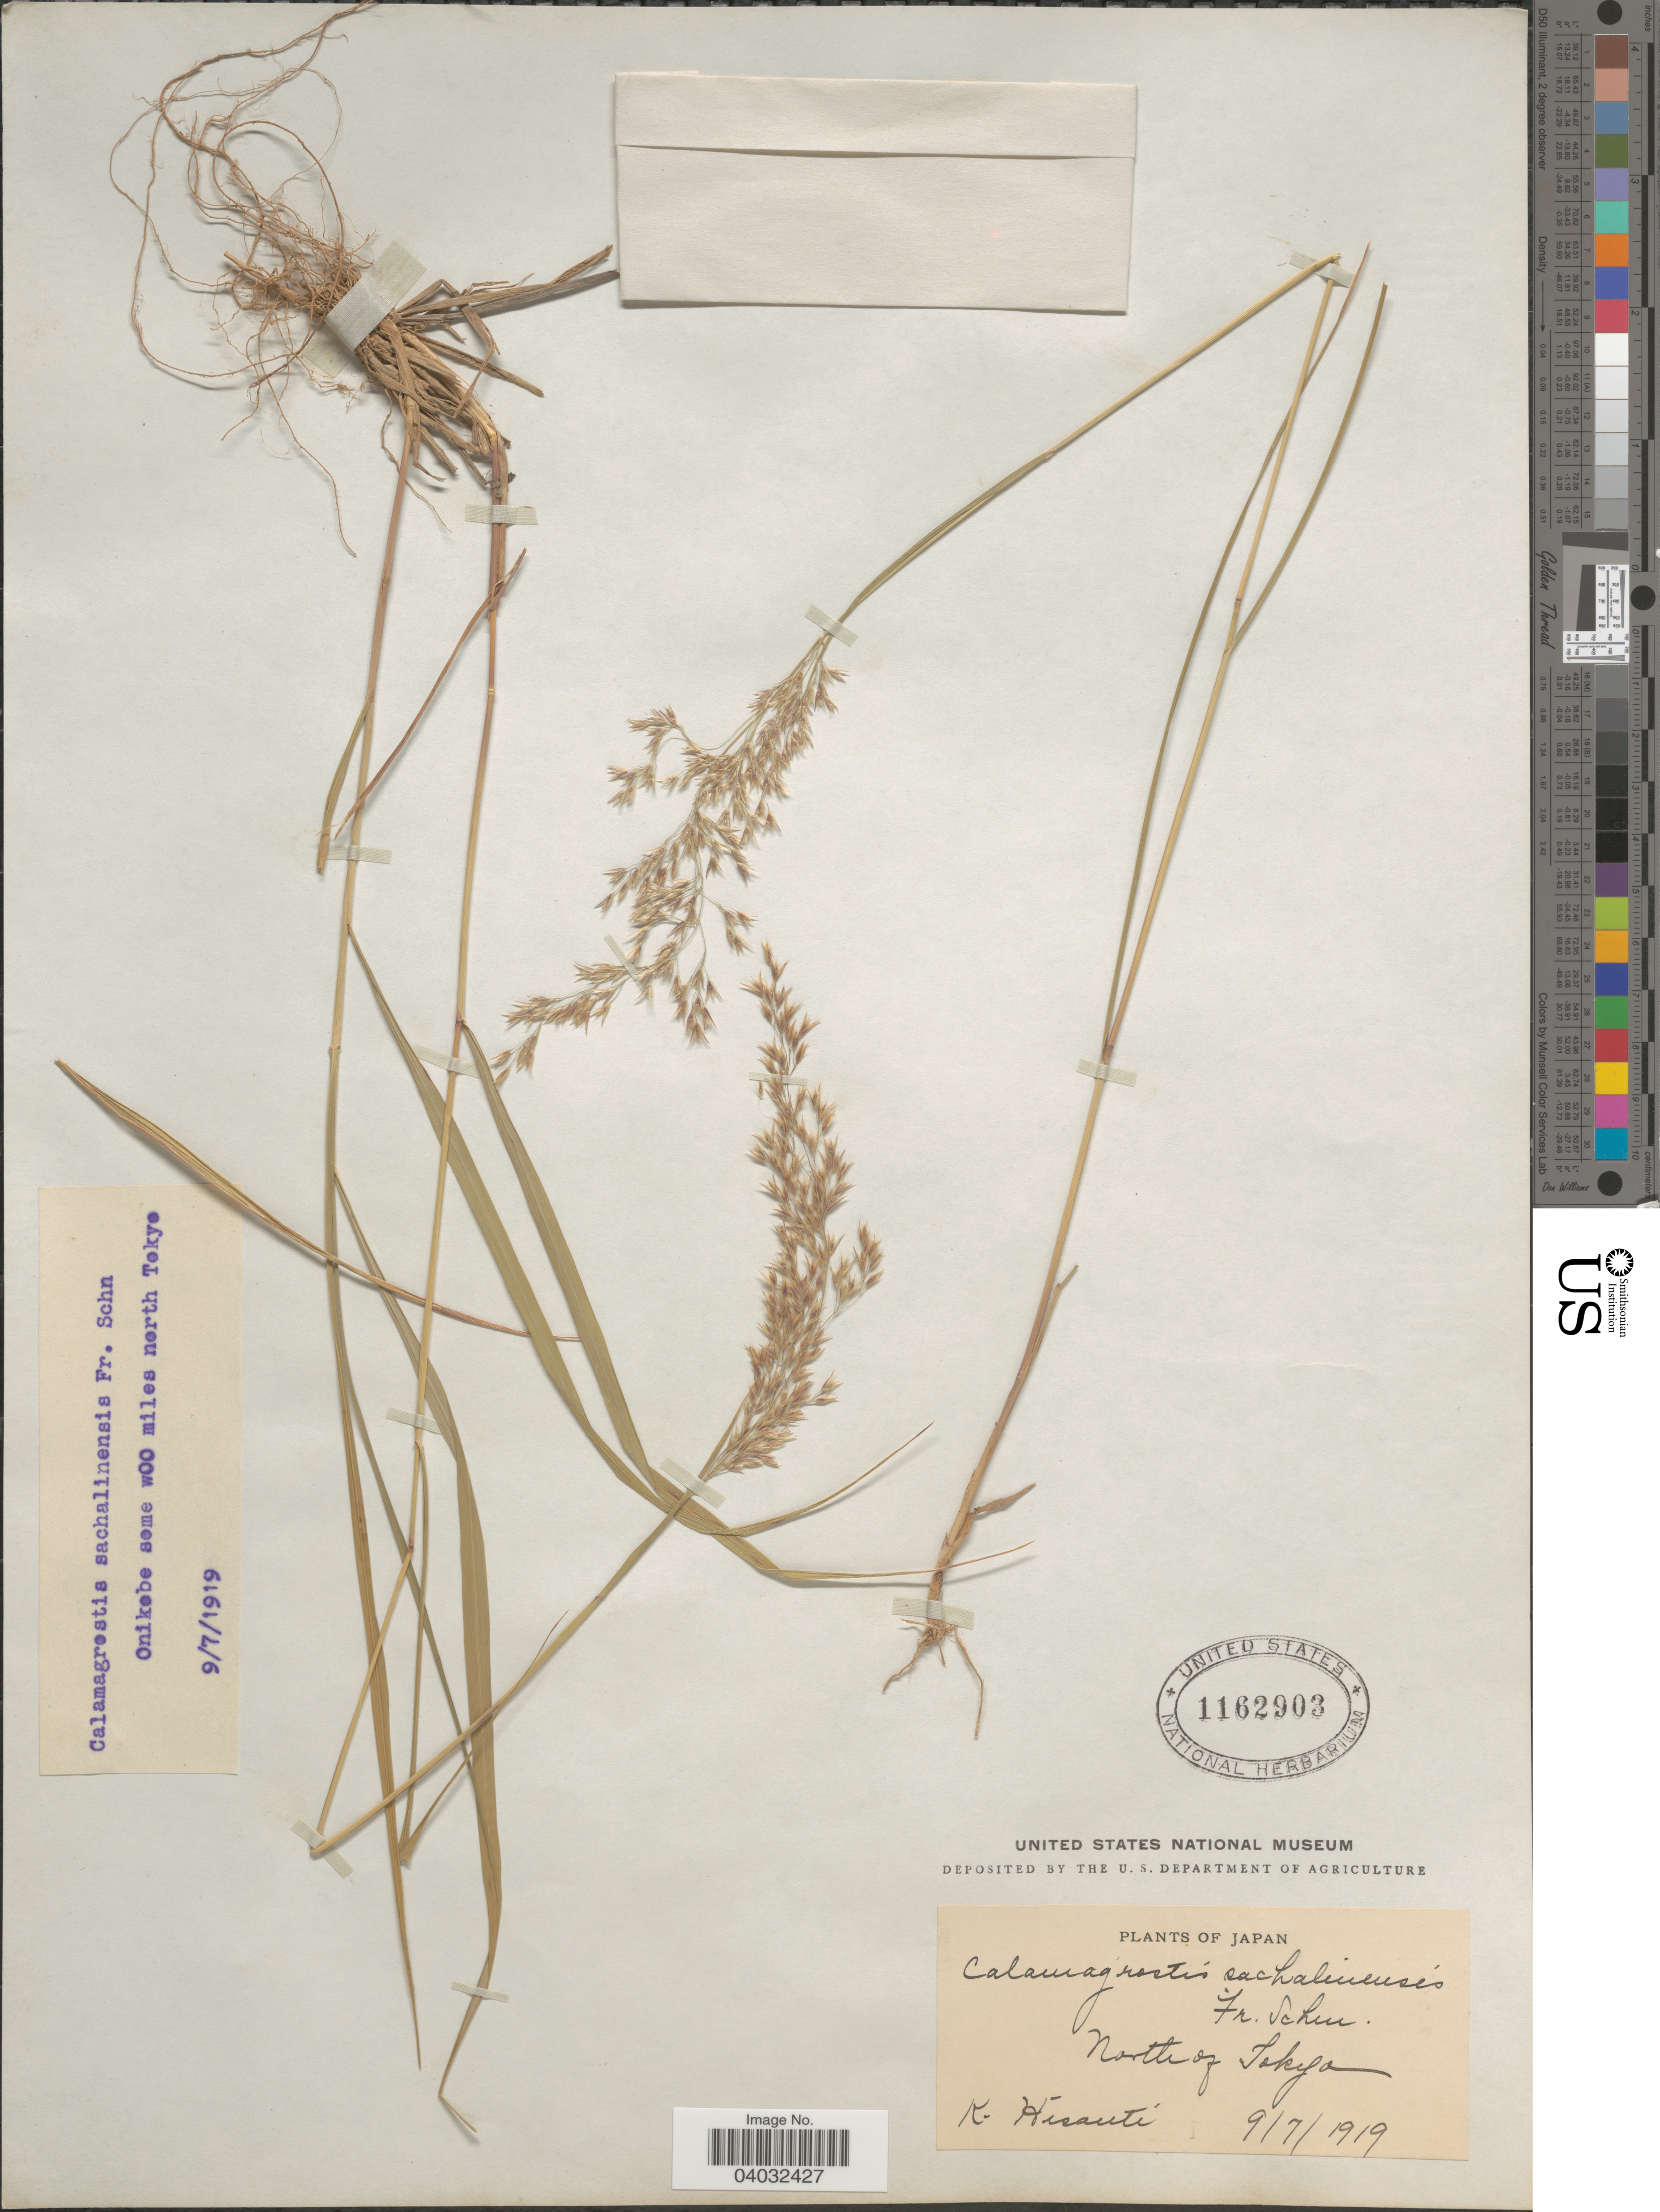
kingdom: Plantae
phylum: Tracheophyta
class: Liliopsida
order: Poales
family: Poaceae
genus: Calamagrostis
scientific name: Calamagrostis sachalinensis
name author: F. Schmidt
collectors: K. Hisauti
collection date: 1919-07-09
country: Japan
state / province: Tokyo, Federal City of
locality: Onikobe some w00 miles north Tokyo.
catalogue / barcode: US 1162903